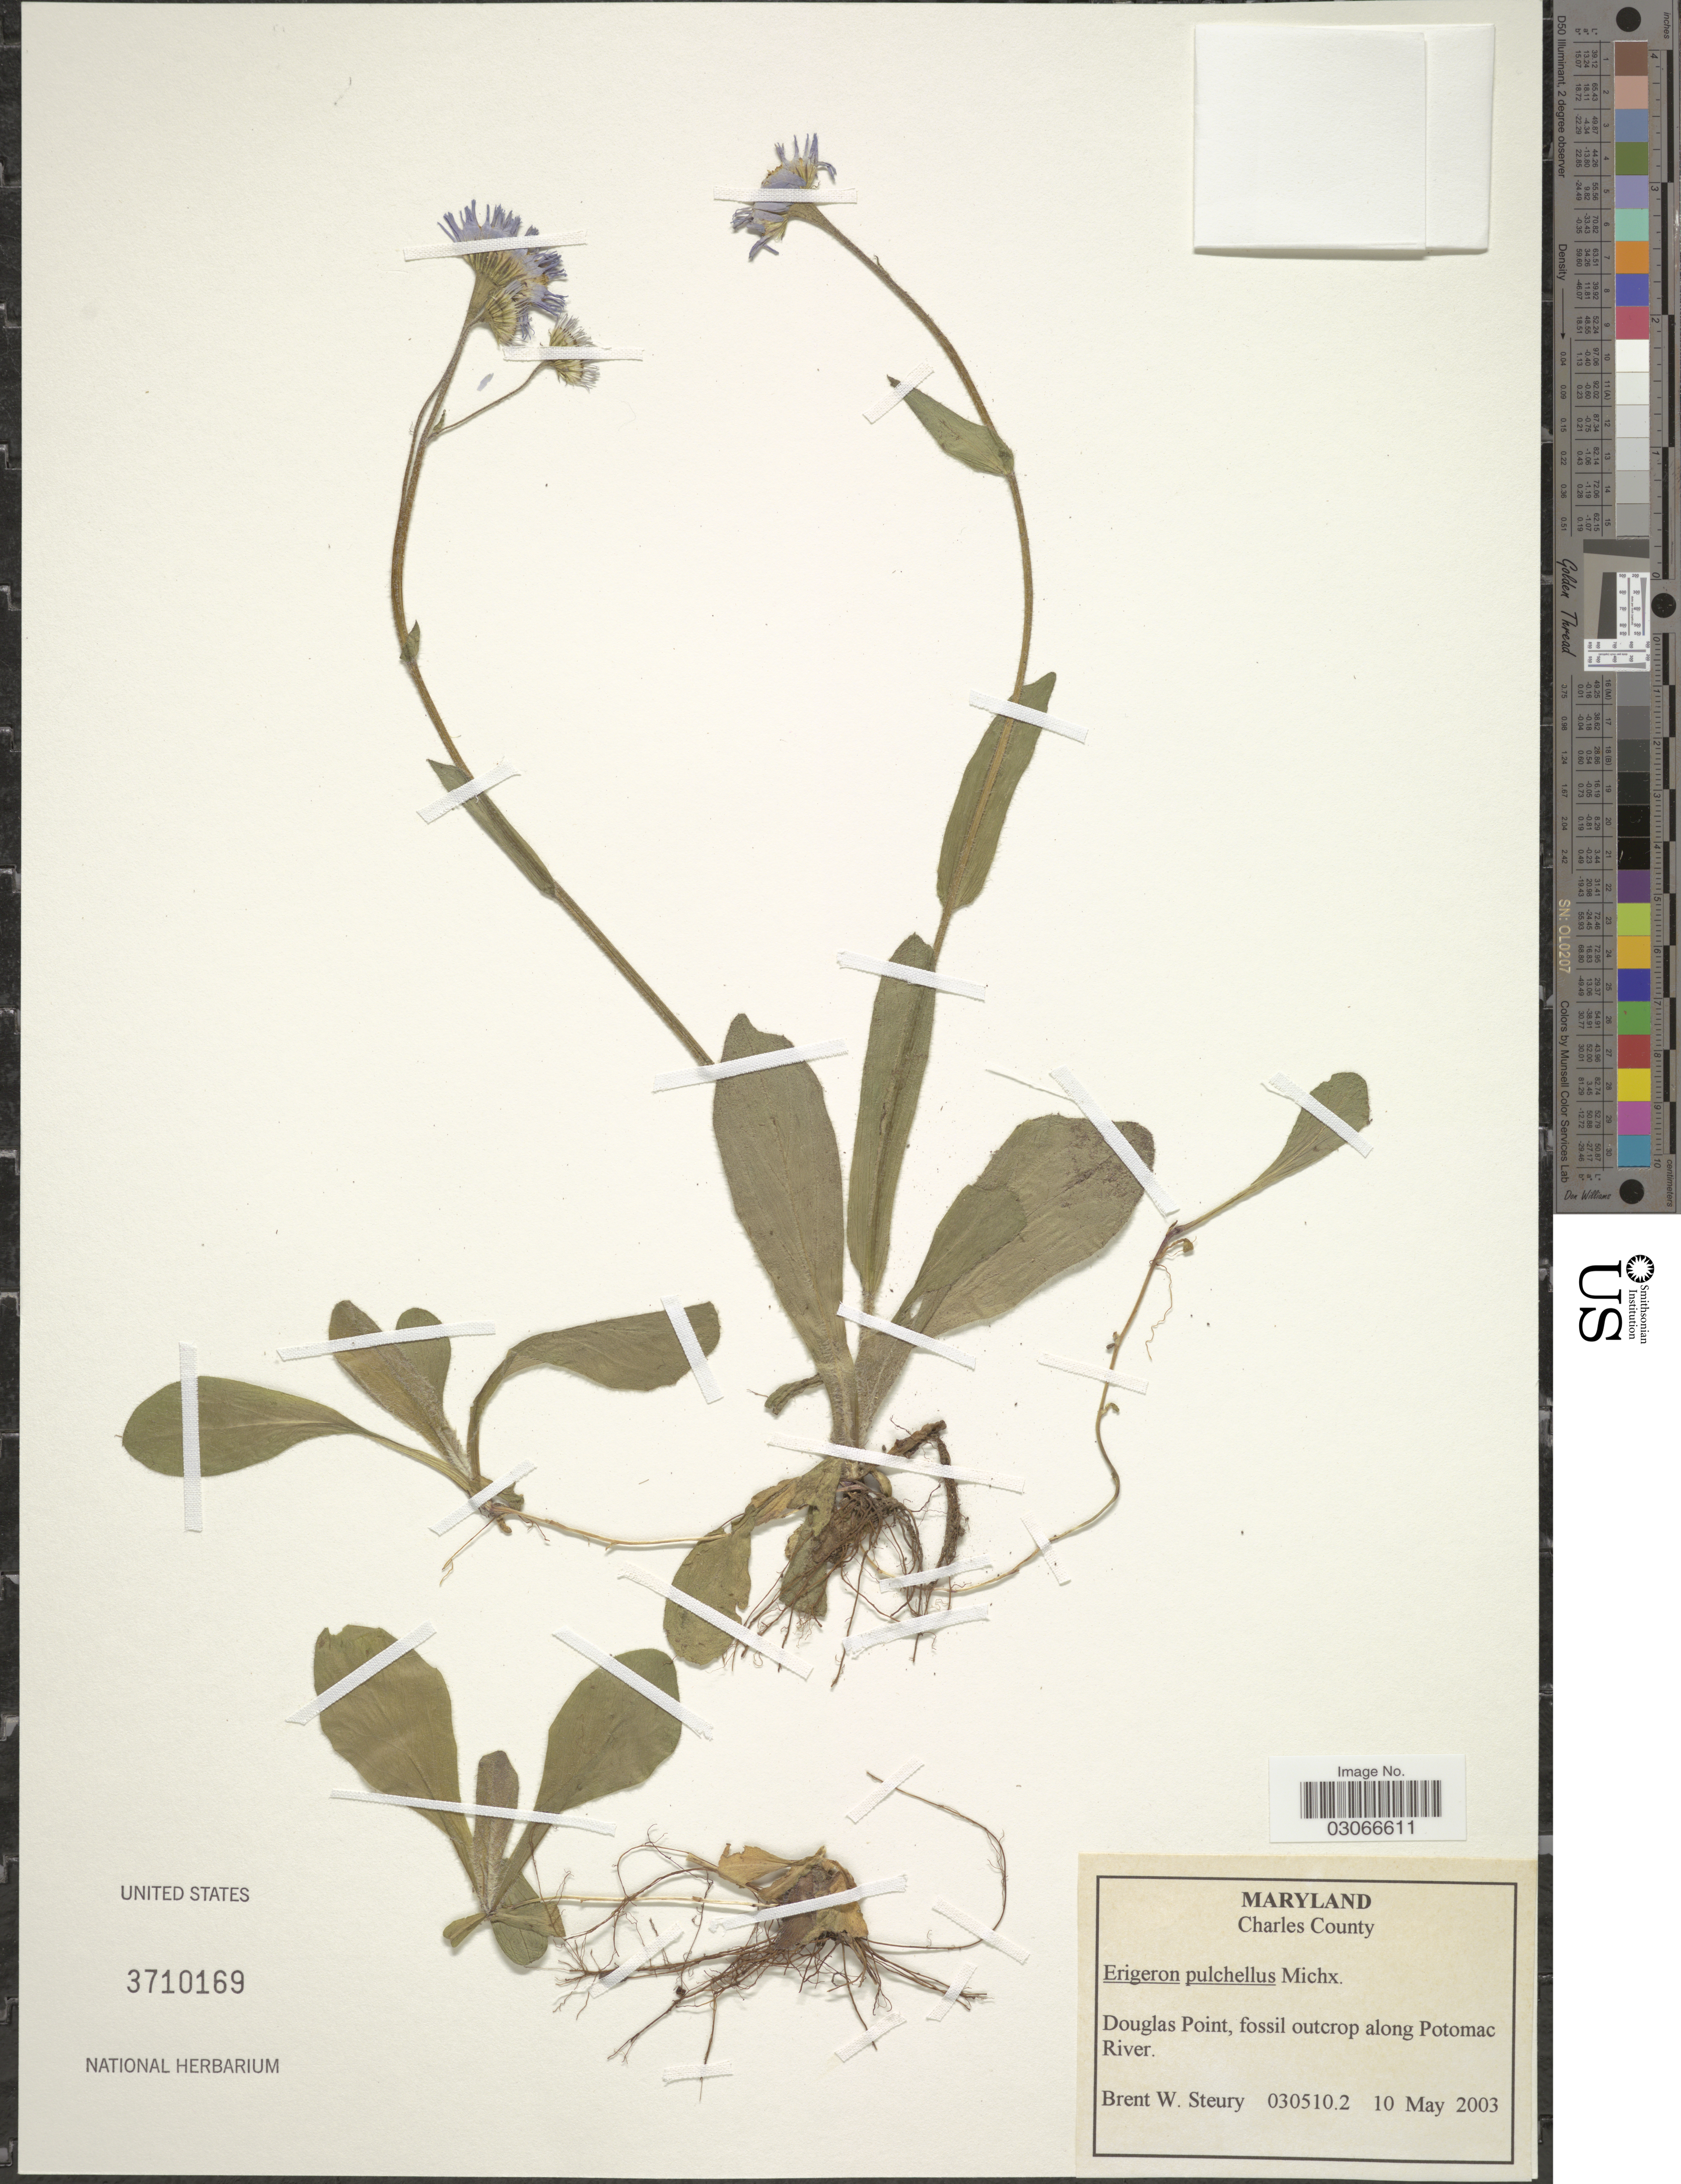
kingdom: Plantae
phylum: Tracheophyta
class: Magnoliopsida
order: Asterales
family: Asteraceae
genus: Erigeron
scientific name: Erigeron pulchellus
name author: Michx.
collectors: B. Steury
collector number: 030510.2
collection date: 2003-05-10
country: United States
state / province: Maryland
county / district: Charles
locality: Charles County. Douglas Point, fossil outcrop along Potomac River.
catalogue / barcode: US 3710169